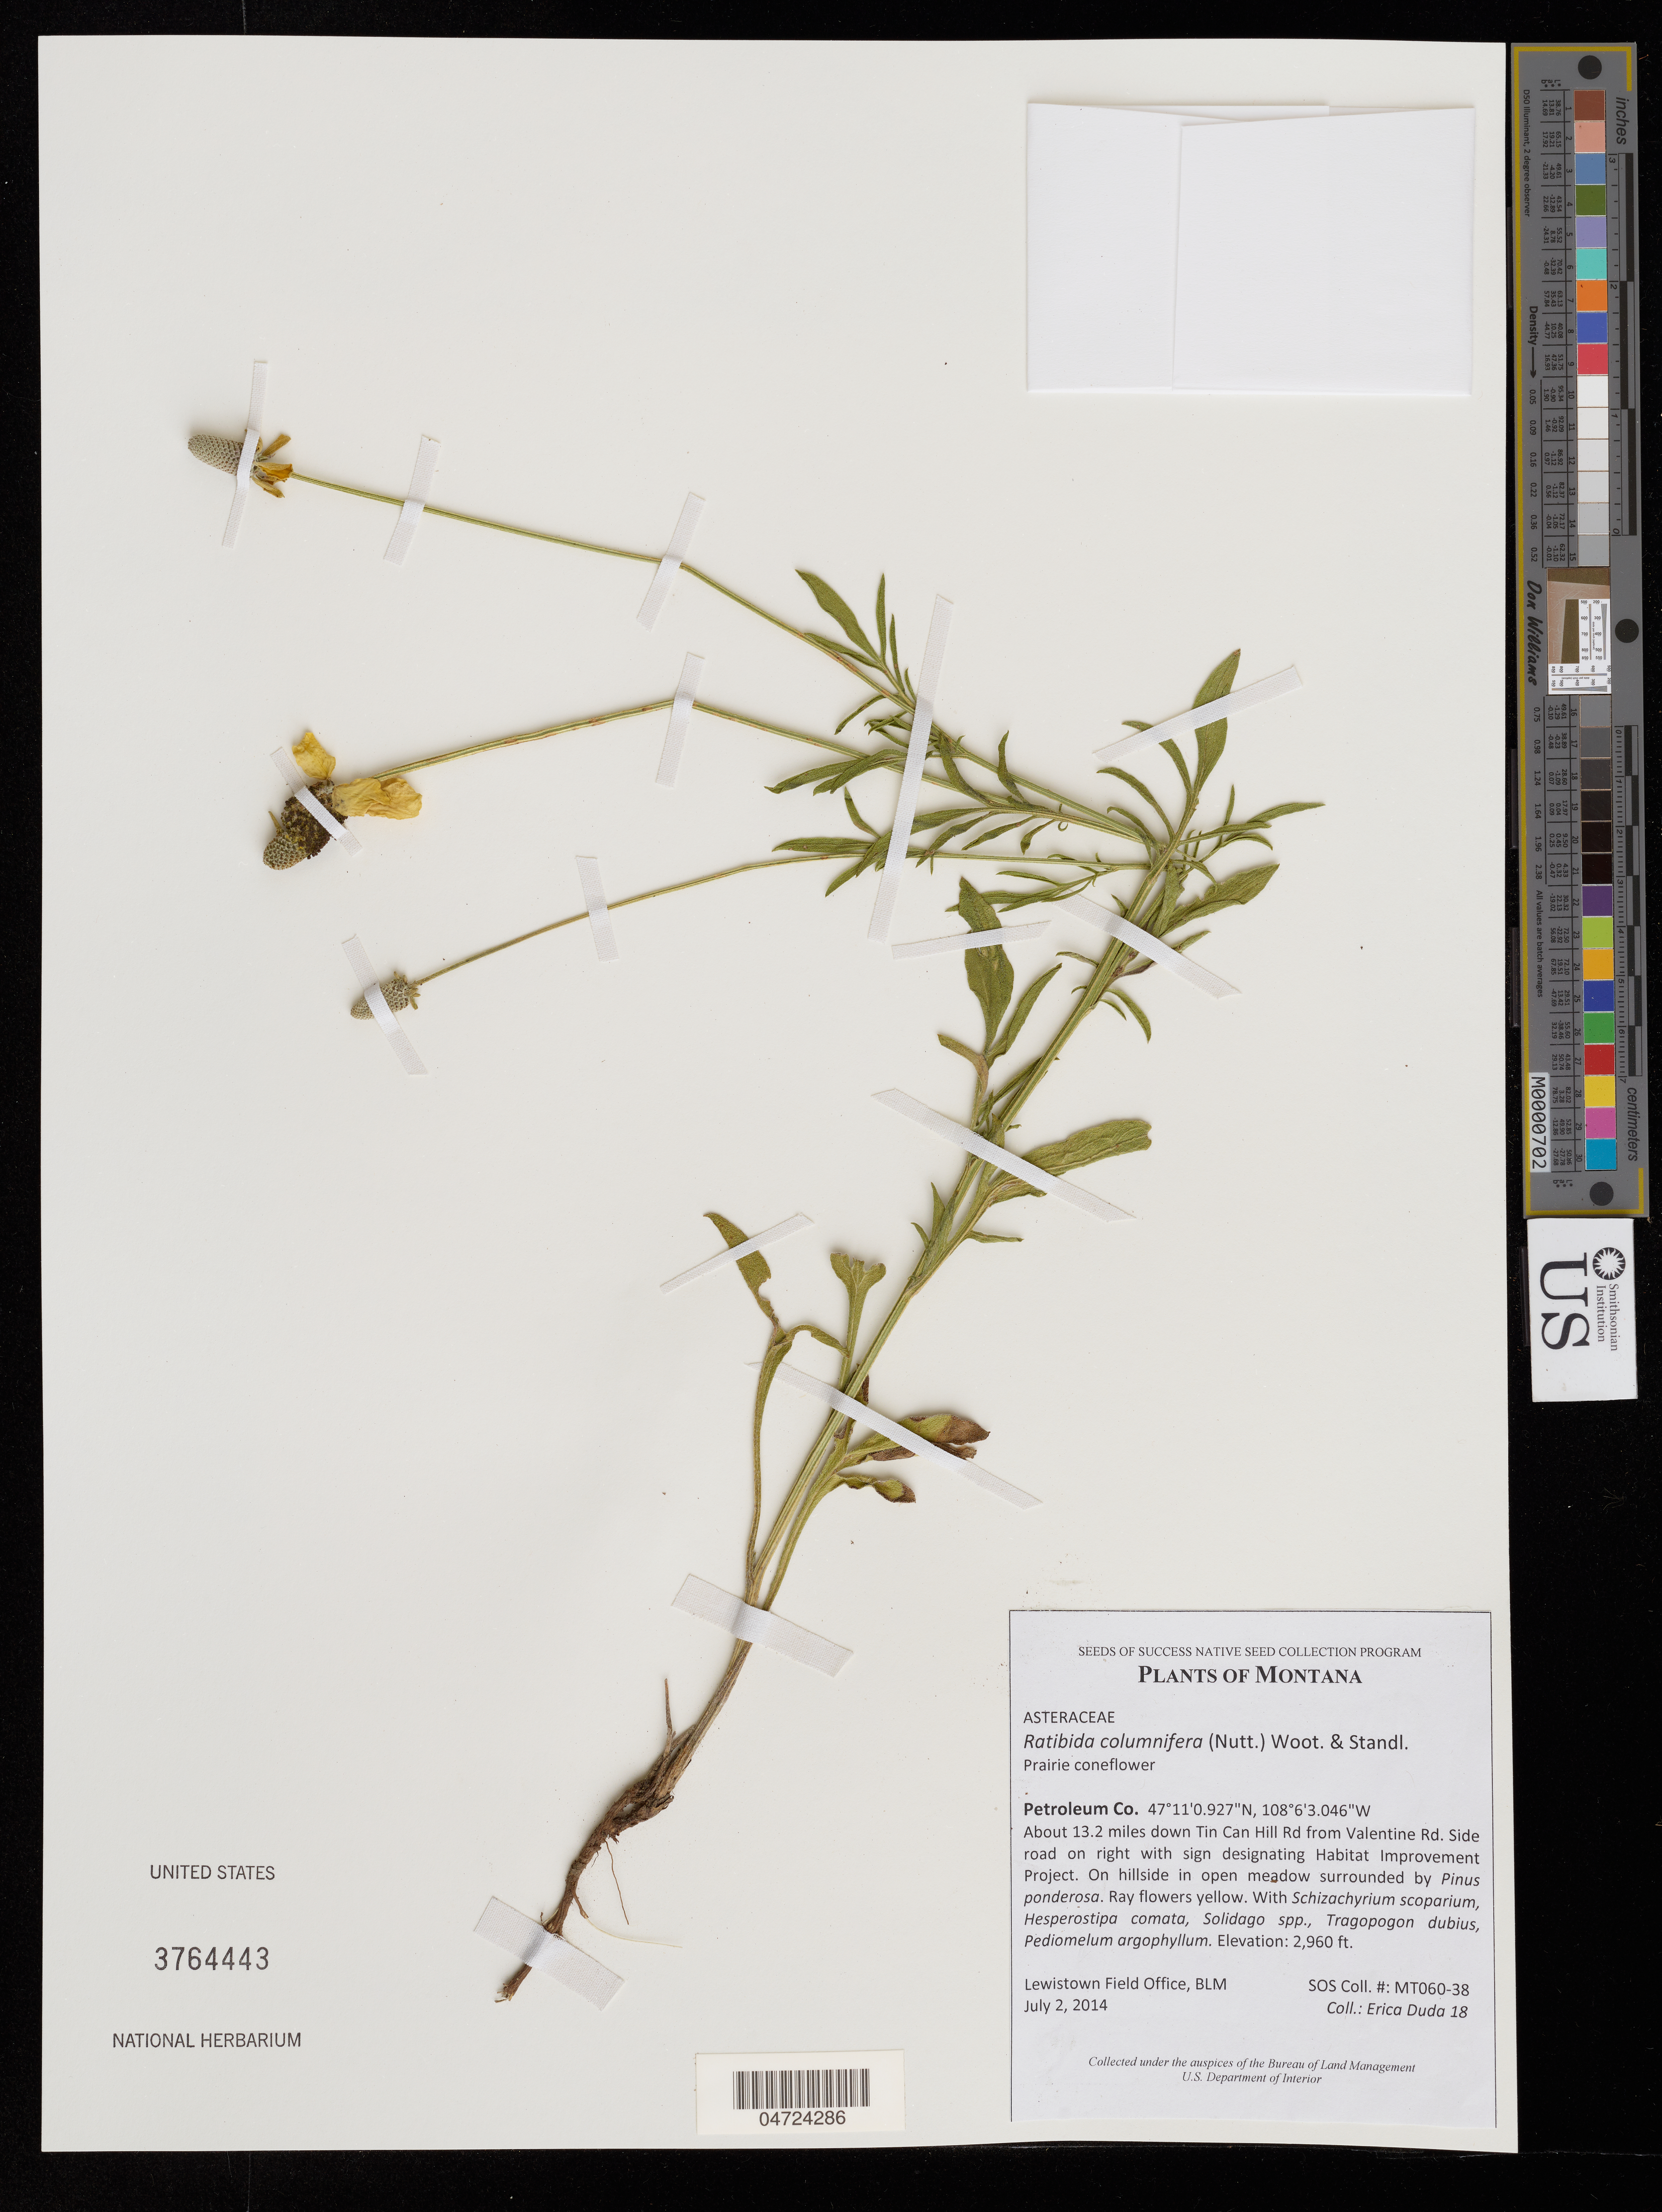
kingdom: Plantae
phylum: Tracheophyta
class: Magnoliopsida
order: Asterales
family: Asteraceae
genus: Ratibida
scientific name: Ratibida columnifera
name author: (Nutt.) Wooton & Standl.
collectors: E. Duda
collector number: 18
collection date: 2014-07-02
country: United States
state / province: Montana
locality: Petroleum Co. About 13.2 miles down Tin Can Hill Rd from Valentine Rd. Slide road on right with sign designating Habitat Improvement Project. On hillside in open meadow.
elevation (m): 902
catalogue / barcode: US 3764443